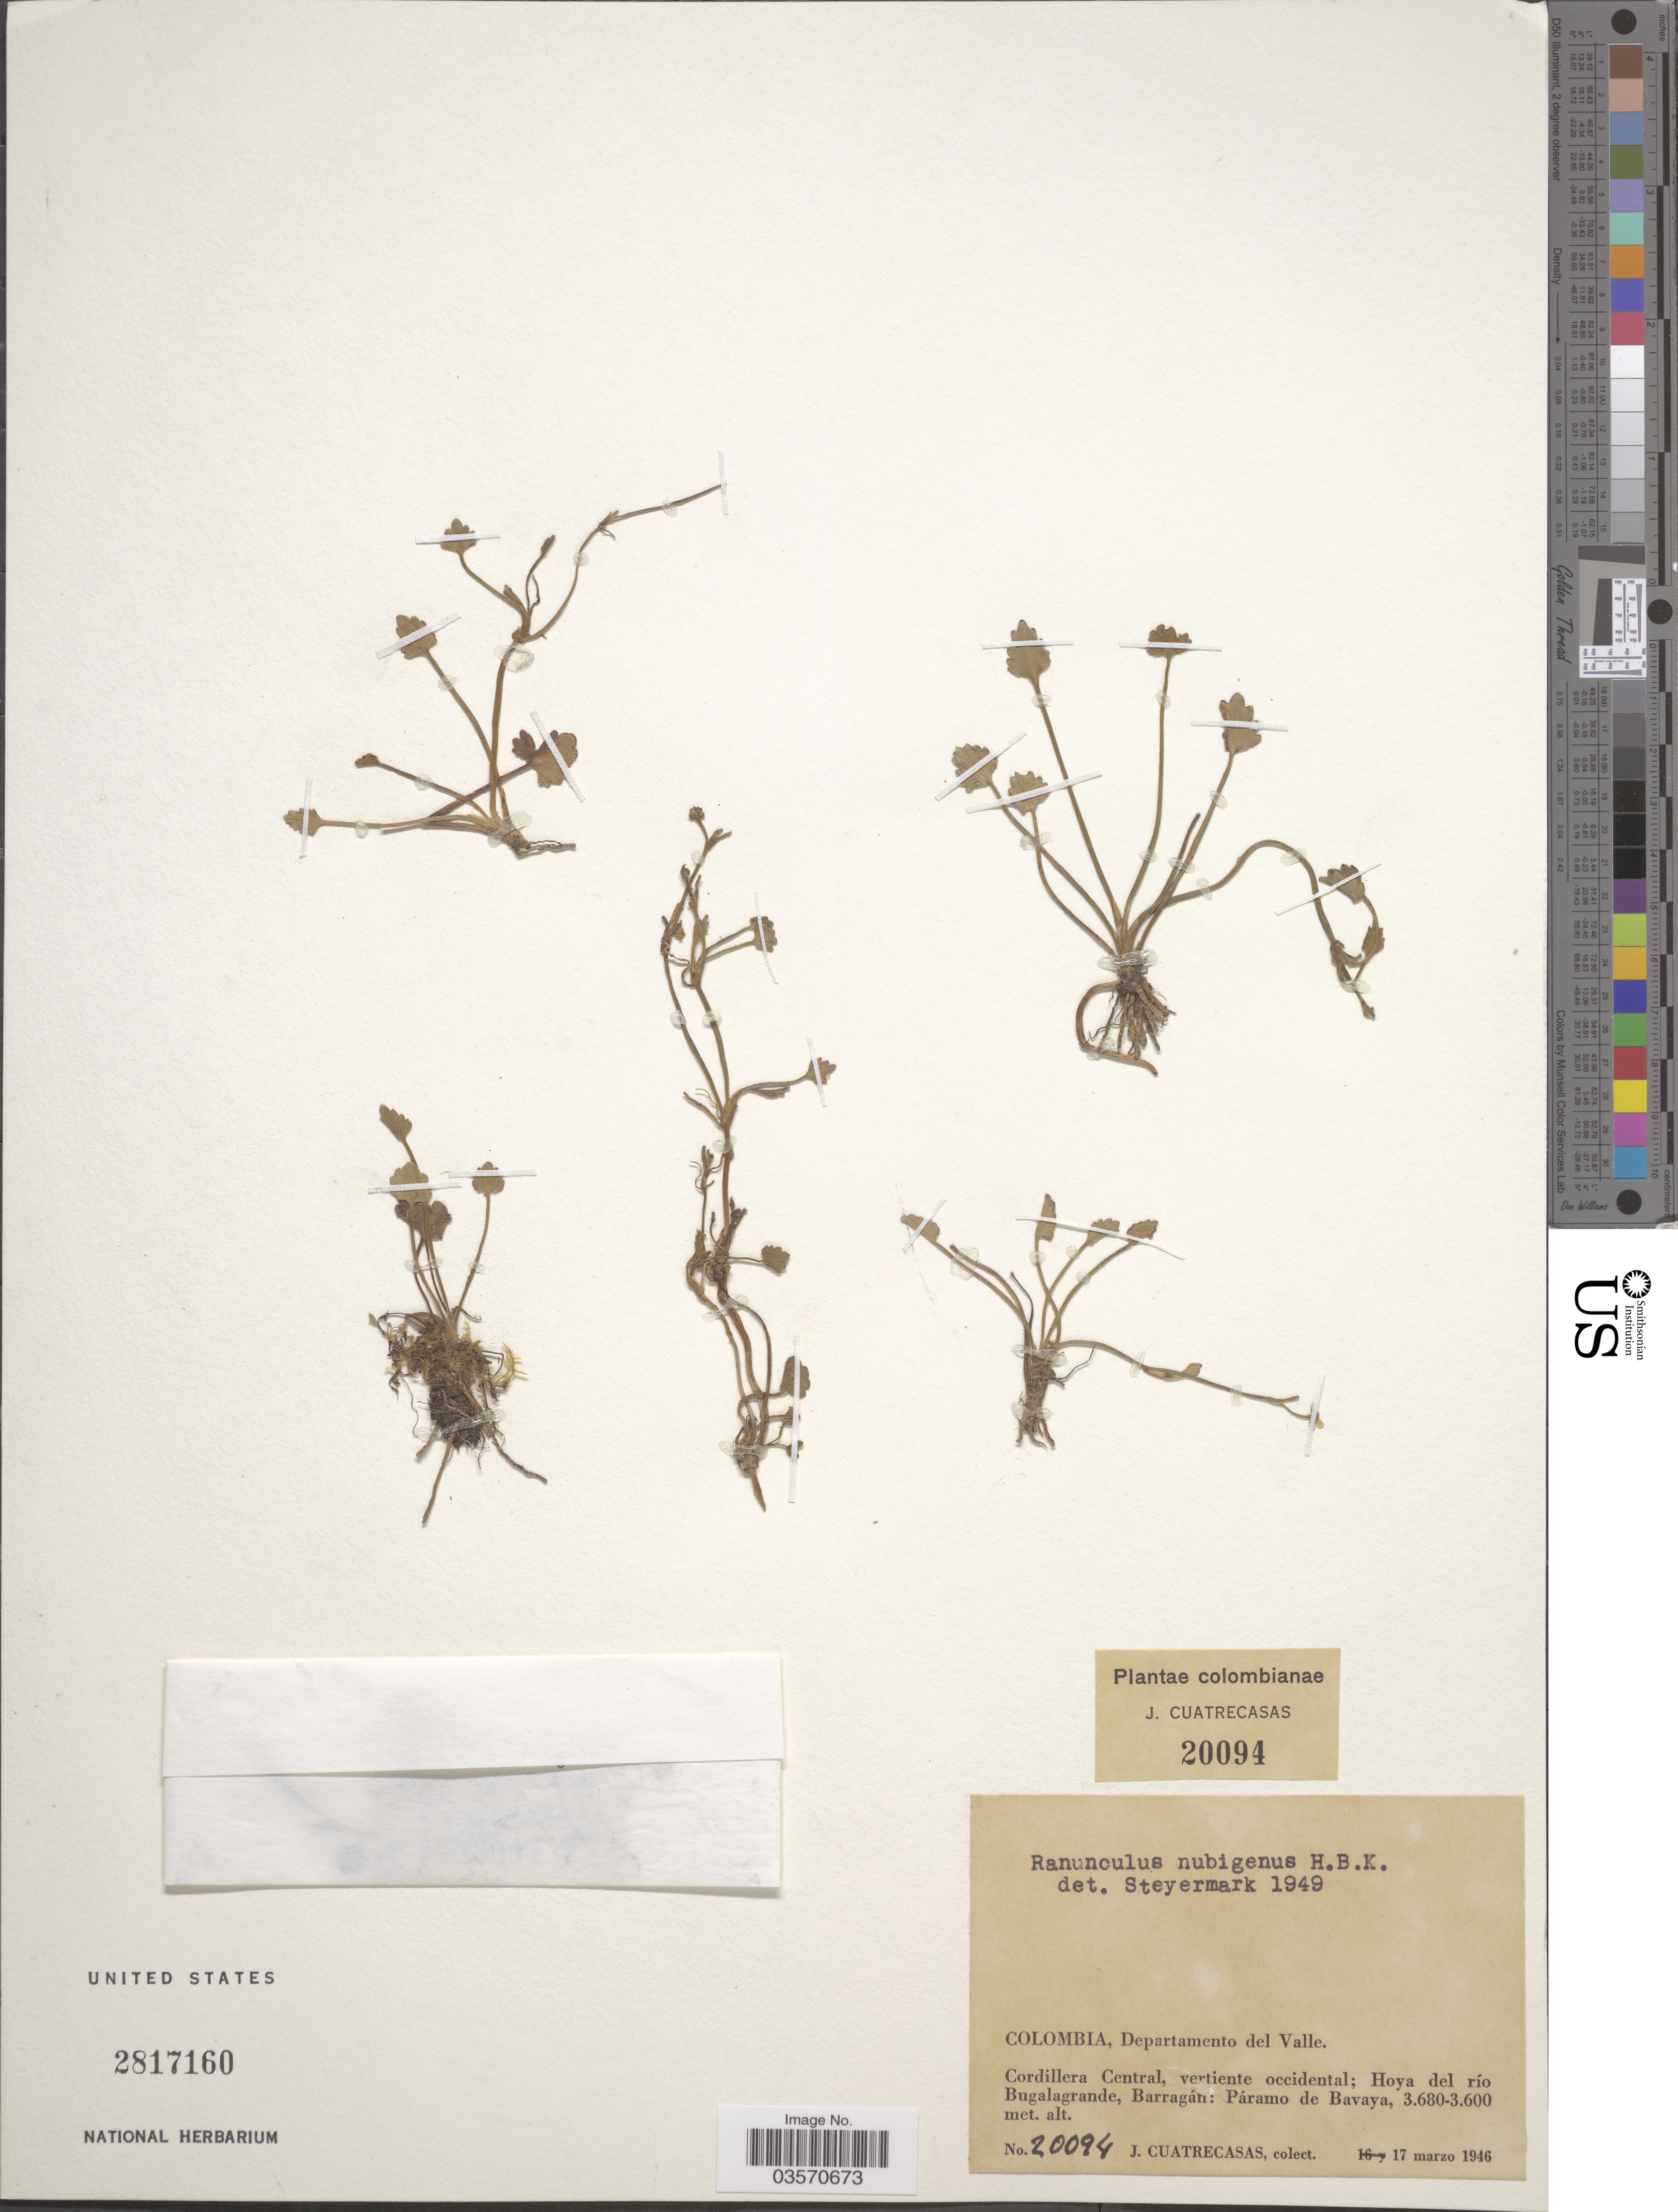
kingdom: Plantae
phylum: Tracheophyta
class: Magnoliopsida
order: Ranunculales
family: Ranunculaceae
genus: Ranunculus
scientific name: Ranunculus nubigenus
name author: Humb. et al. ex DC.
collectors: J. Cuatrecasas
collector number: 20094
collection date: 1946-03-17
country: Colombia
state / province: Valle del Cauca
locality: Departamento del Valle. Cordillera Central, vertiente occidental; Hoya del río Bugalagrande, Barragán: Páramo de Bavaya.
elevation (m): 3600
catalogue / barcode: US 2817160